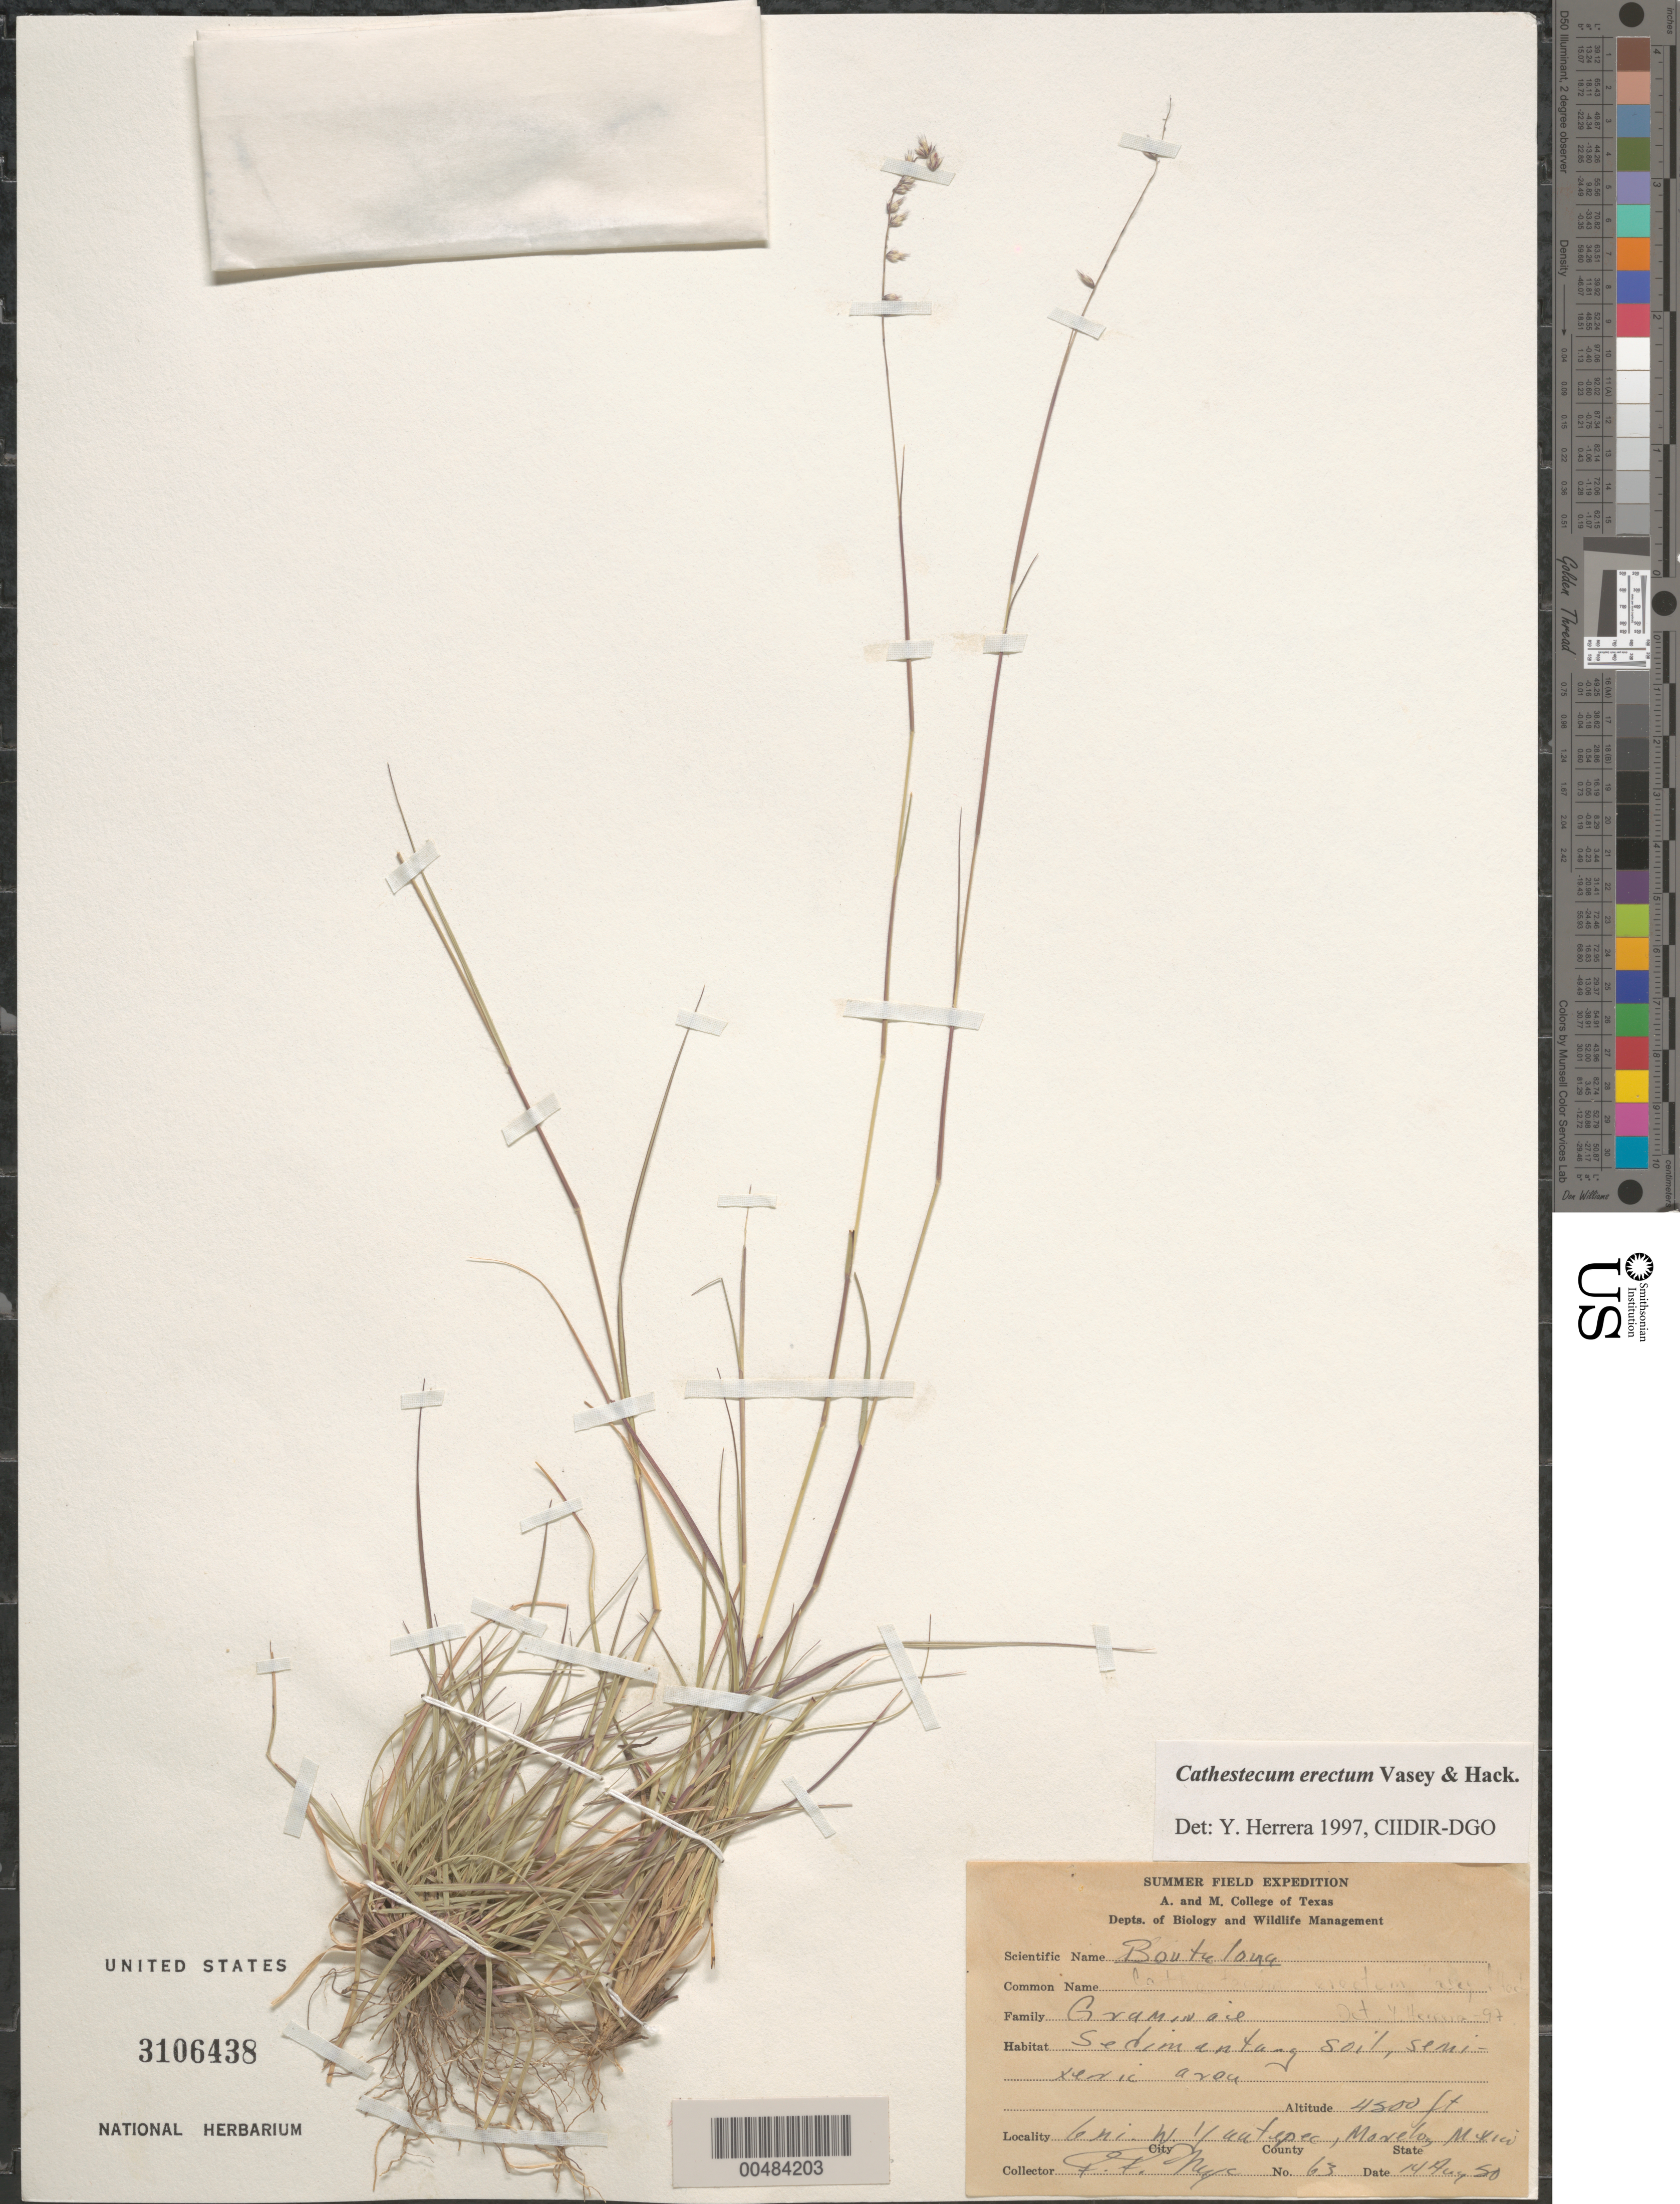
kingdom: Plantae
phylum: Tracheophyta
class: Liliopsida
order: Poales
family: Poaceae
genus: Cathestecum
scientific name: Cathestecum erectum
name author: Vasey & Hack.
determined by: Herrera Arrieta, Y., (CIIDIR), Instituto Politecnico Nacional (MEXICO)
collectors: P. Nye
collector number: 63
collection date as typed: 14 Aug 1950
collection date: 1950-08-14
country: Mexico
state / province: Morelos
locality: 6 mi W of Yautepec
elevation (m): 1372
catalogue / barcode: US 3106438